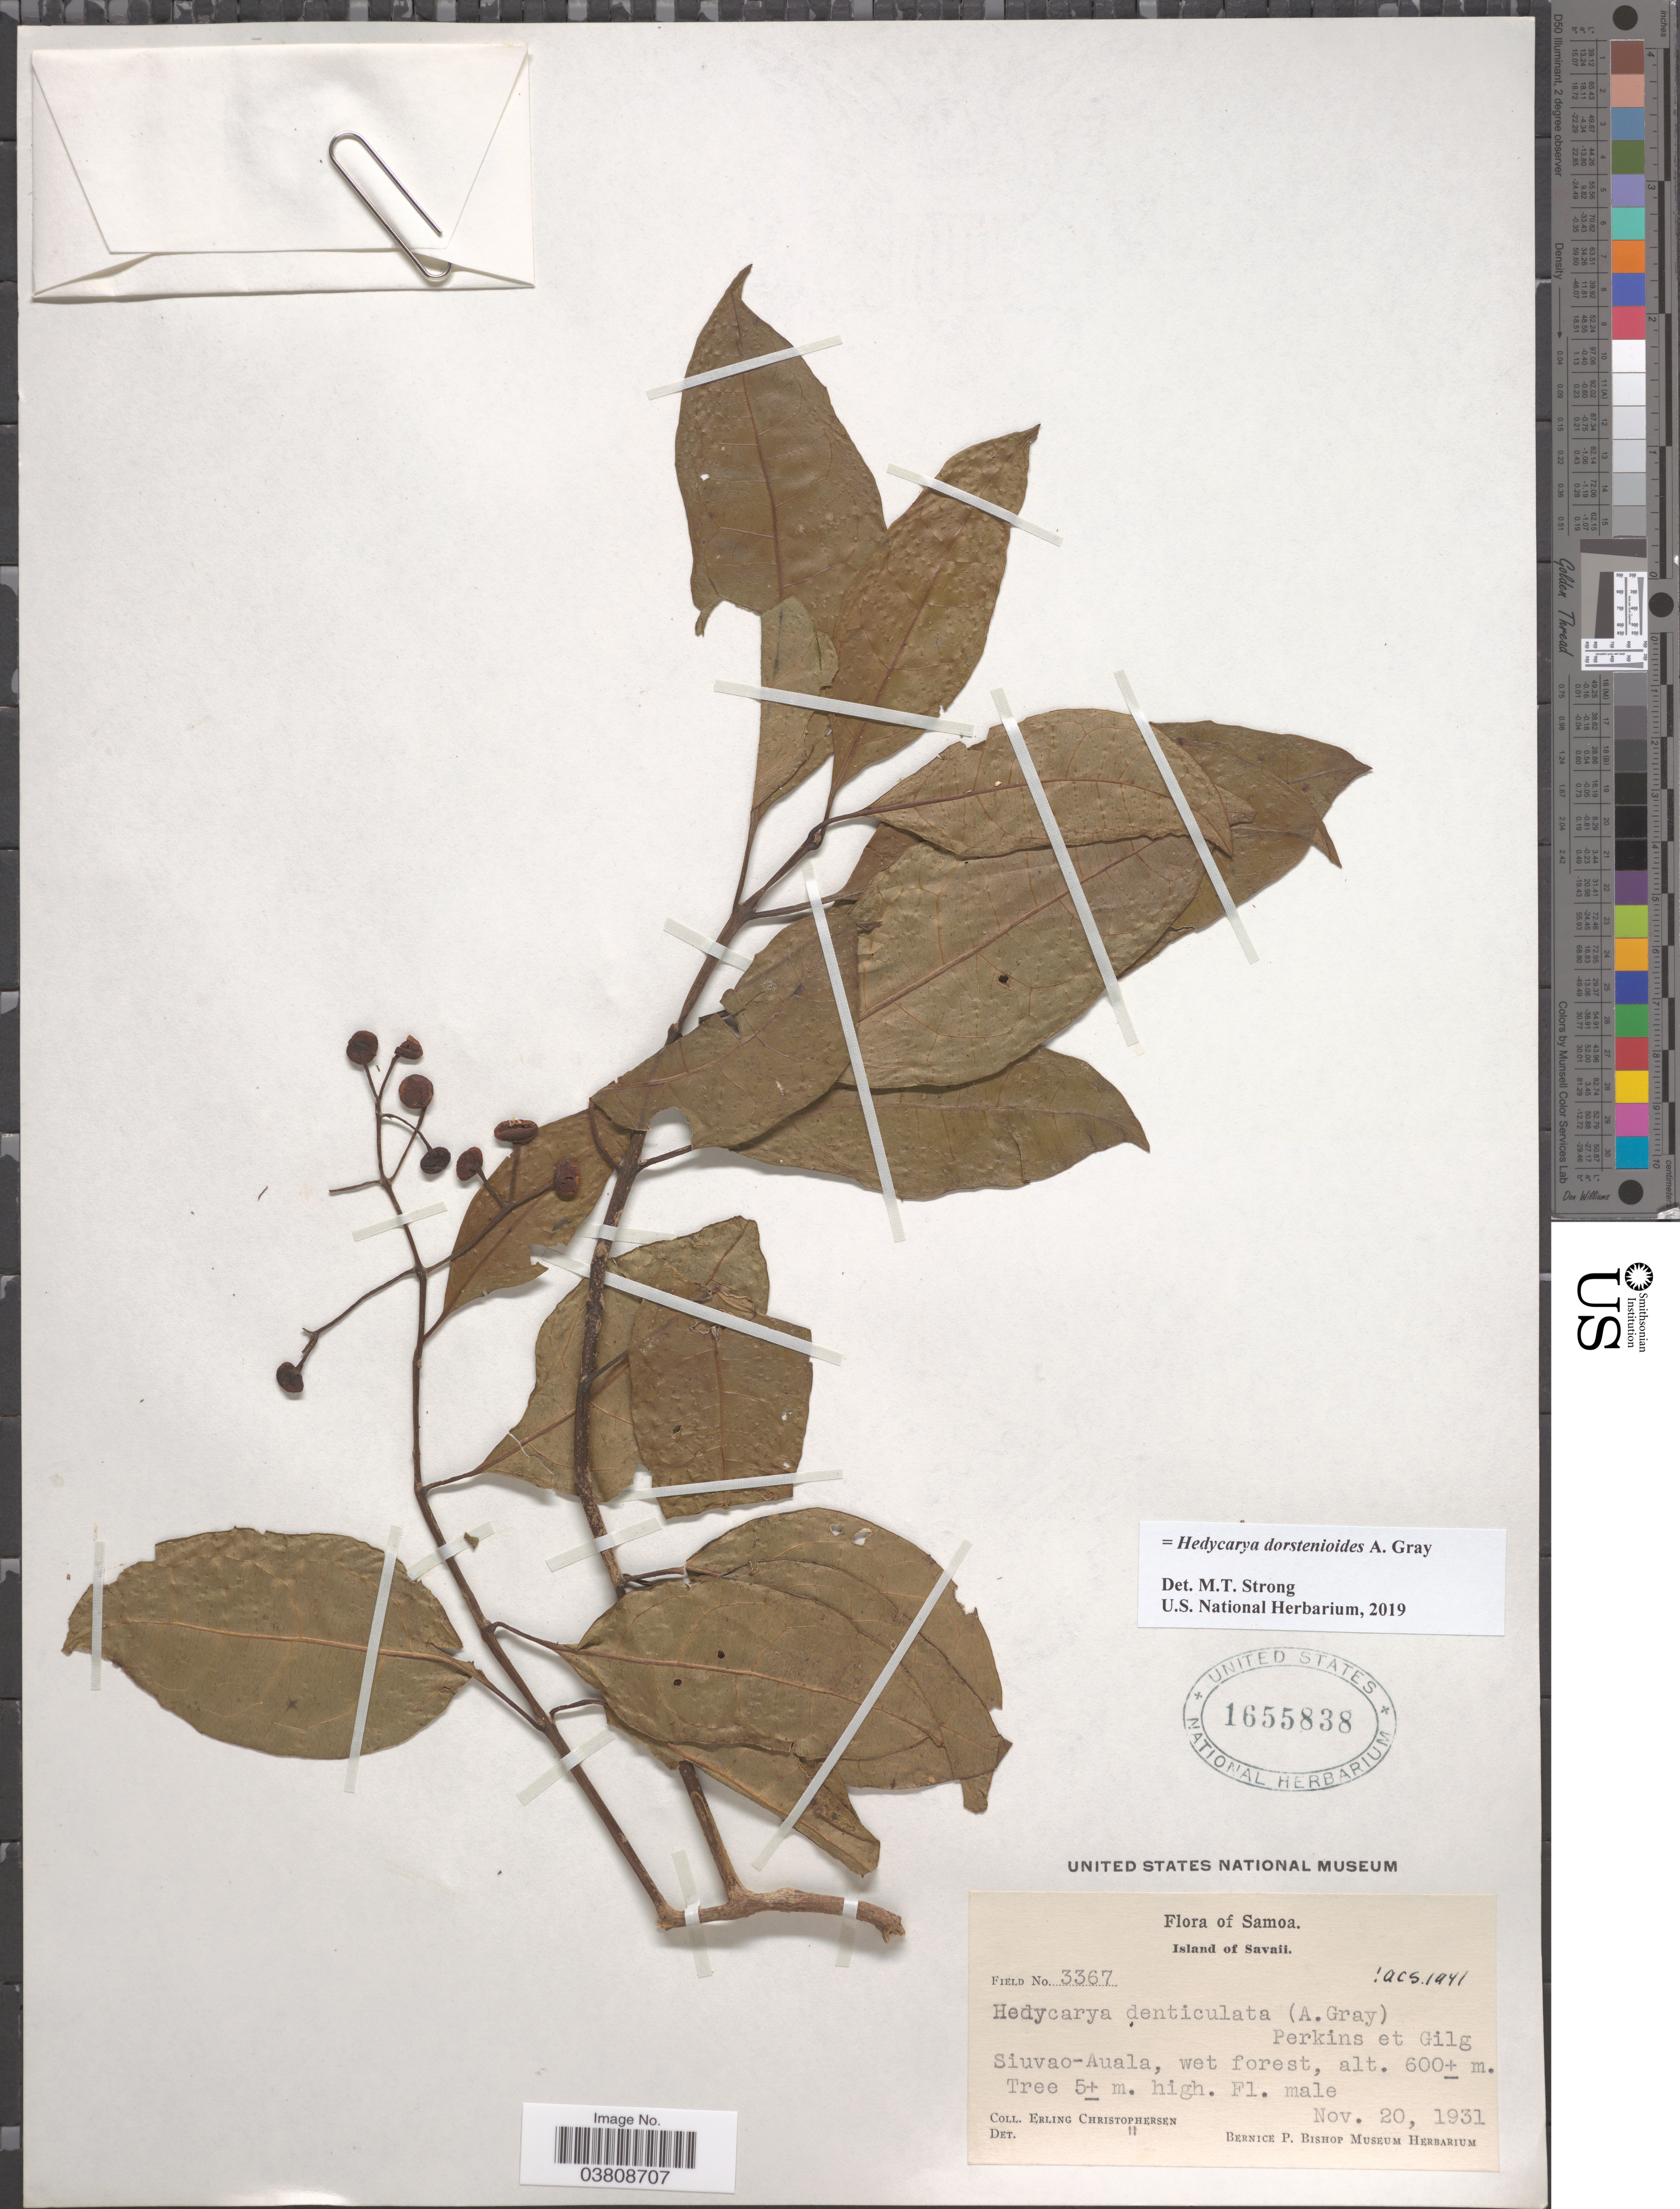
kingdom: Plantae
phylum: Tracheophyta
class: Magnoliopsida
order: Laurales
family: Monimiaceae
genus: Hedycarya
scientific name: Hedycarya dorstenioides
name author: A. Gray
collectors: E. Christophersen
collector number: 3367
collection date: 1931-11-20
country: Samoa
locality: Island of Savaii. Siuvao-Auala.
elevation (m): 600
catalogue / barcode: US 1655838